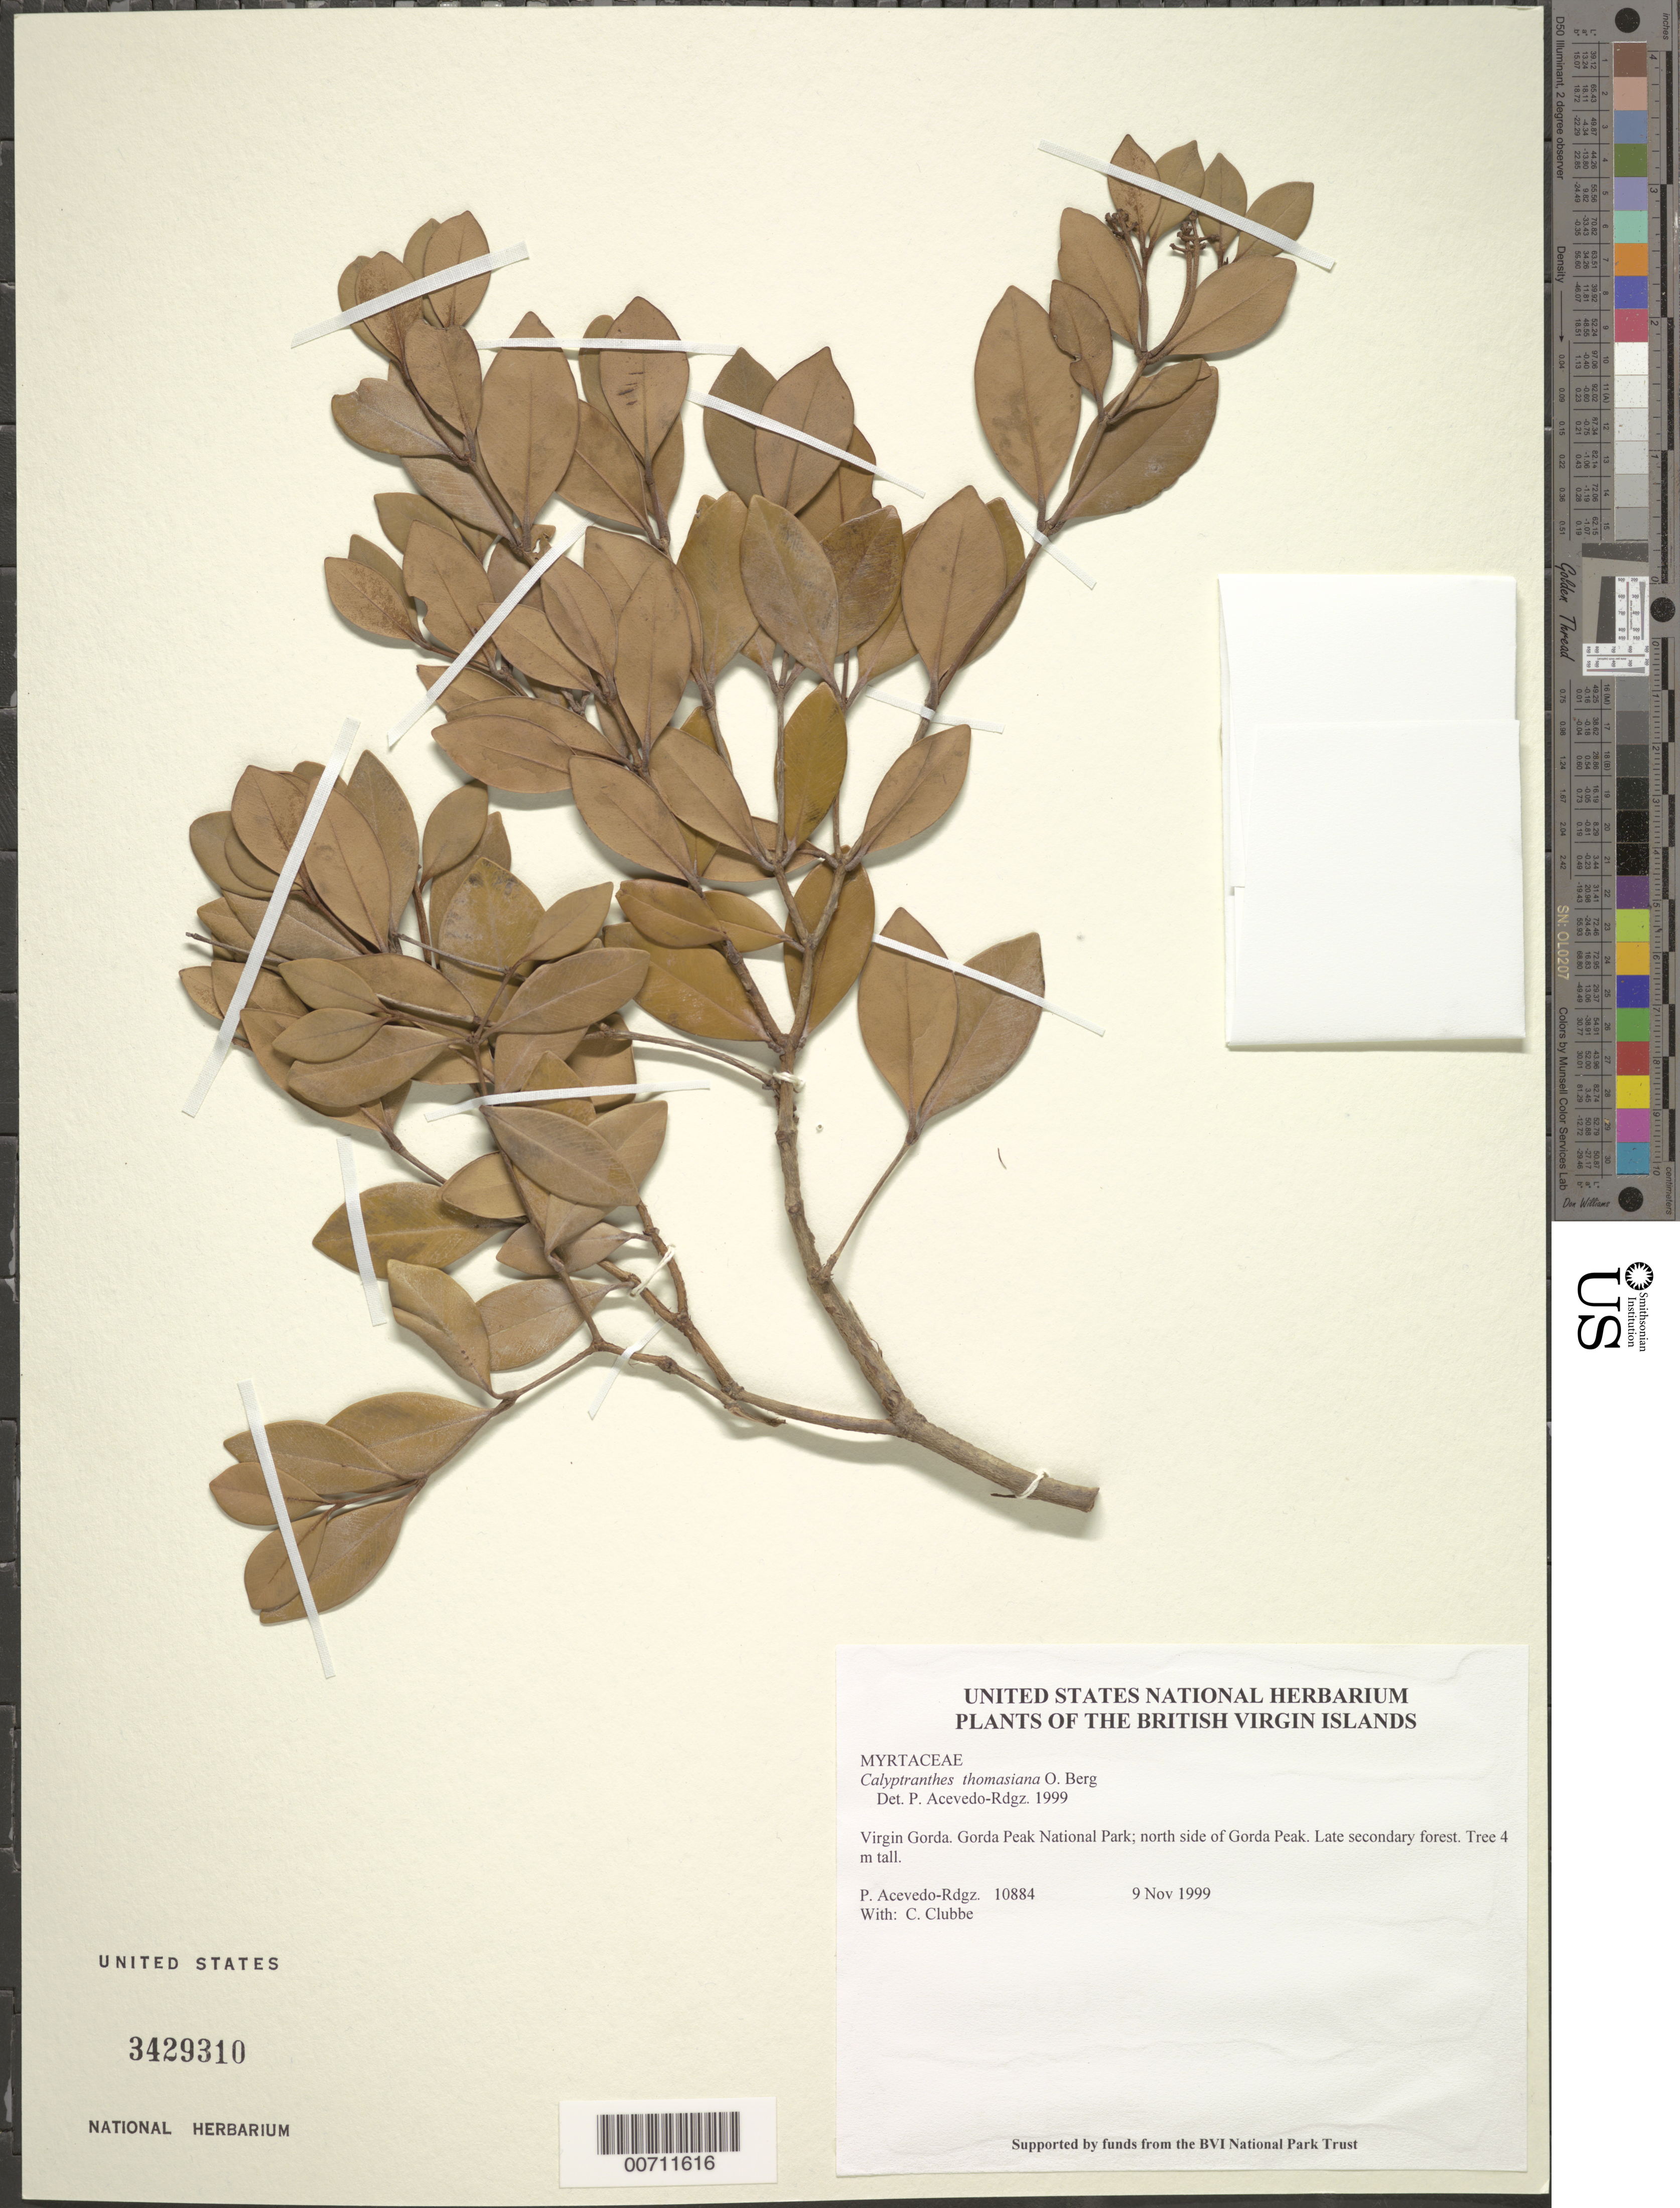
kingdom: Plantae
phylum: Tracheophyta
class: Magnoliopsida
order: Myrtales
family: Myrtaceae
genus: Myrcia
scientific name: Myrcia neothomasiana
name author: A.R. Lourenço & E. Lucas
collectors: P. Acevedo-Rodr., C. Clubbe, M. Gillman & C. Hankamer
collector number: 10884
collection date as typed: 09 Nov 1999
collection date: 1999-11-09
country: British Virgin Islands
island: Virgin Gorda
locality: Gorda Peak National Park; north side of Gorda Peak.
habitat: Late secondary forest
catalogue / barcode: US 3429310